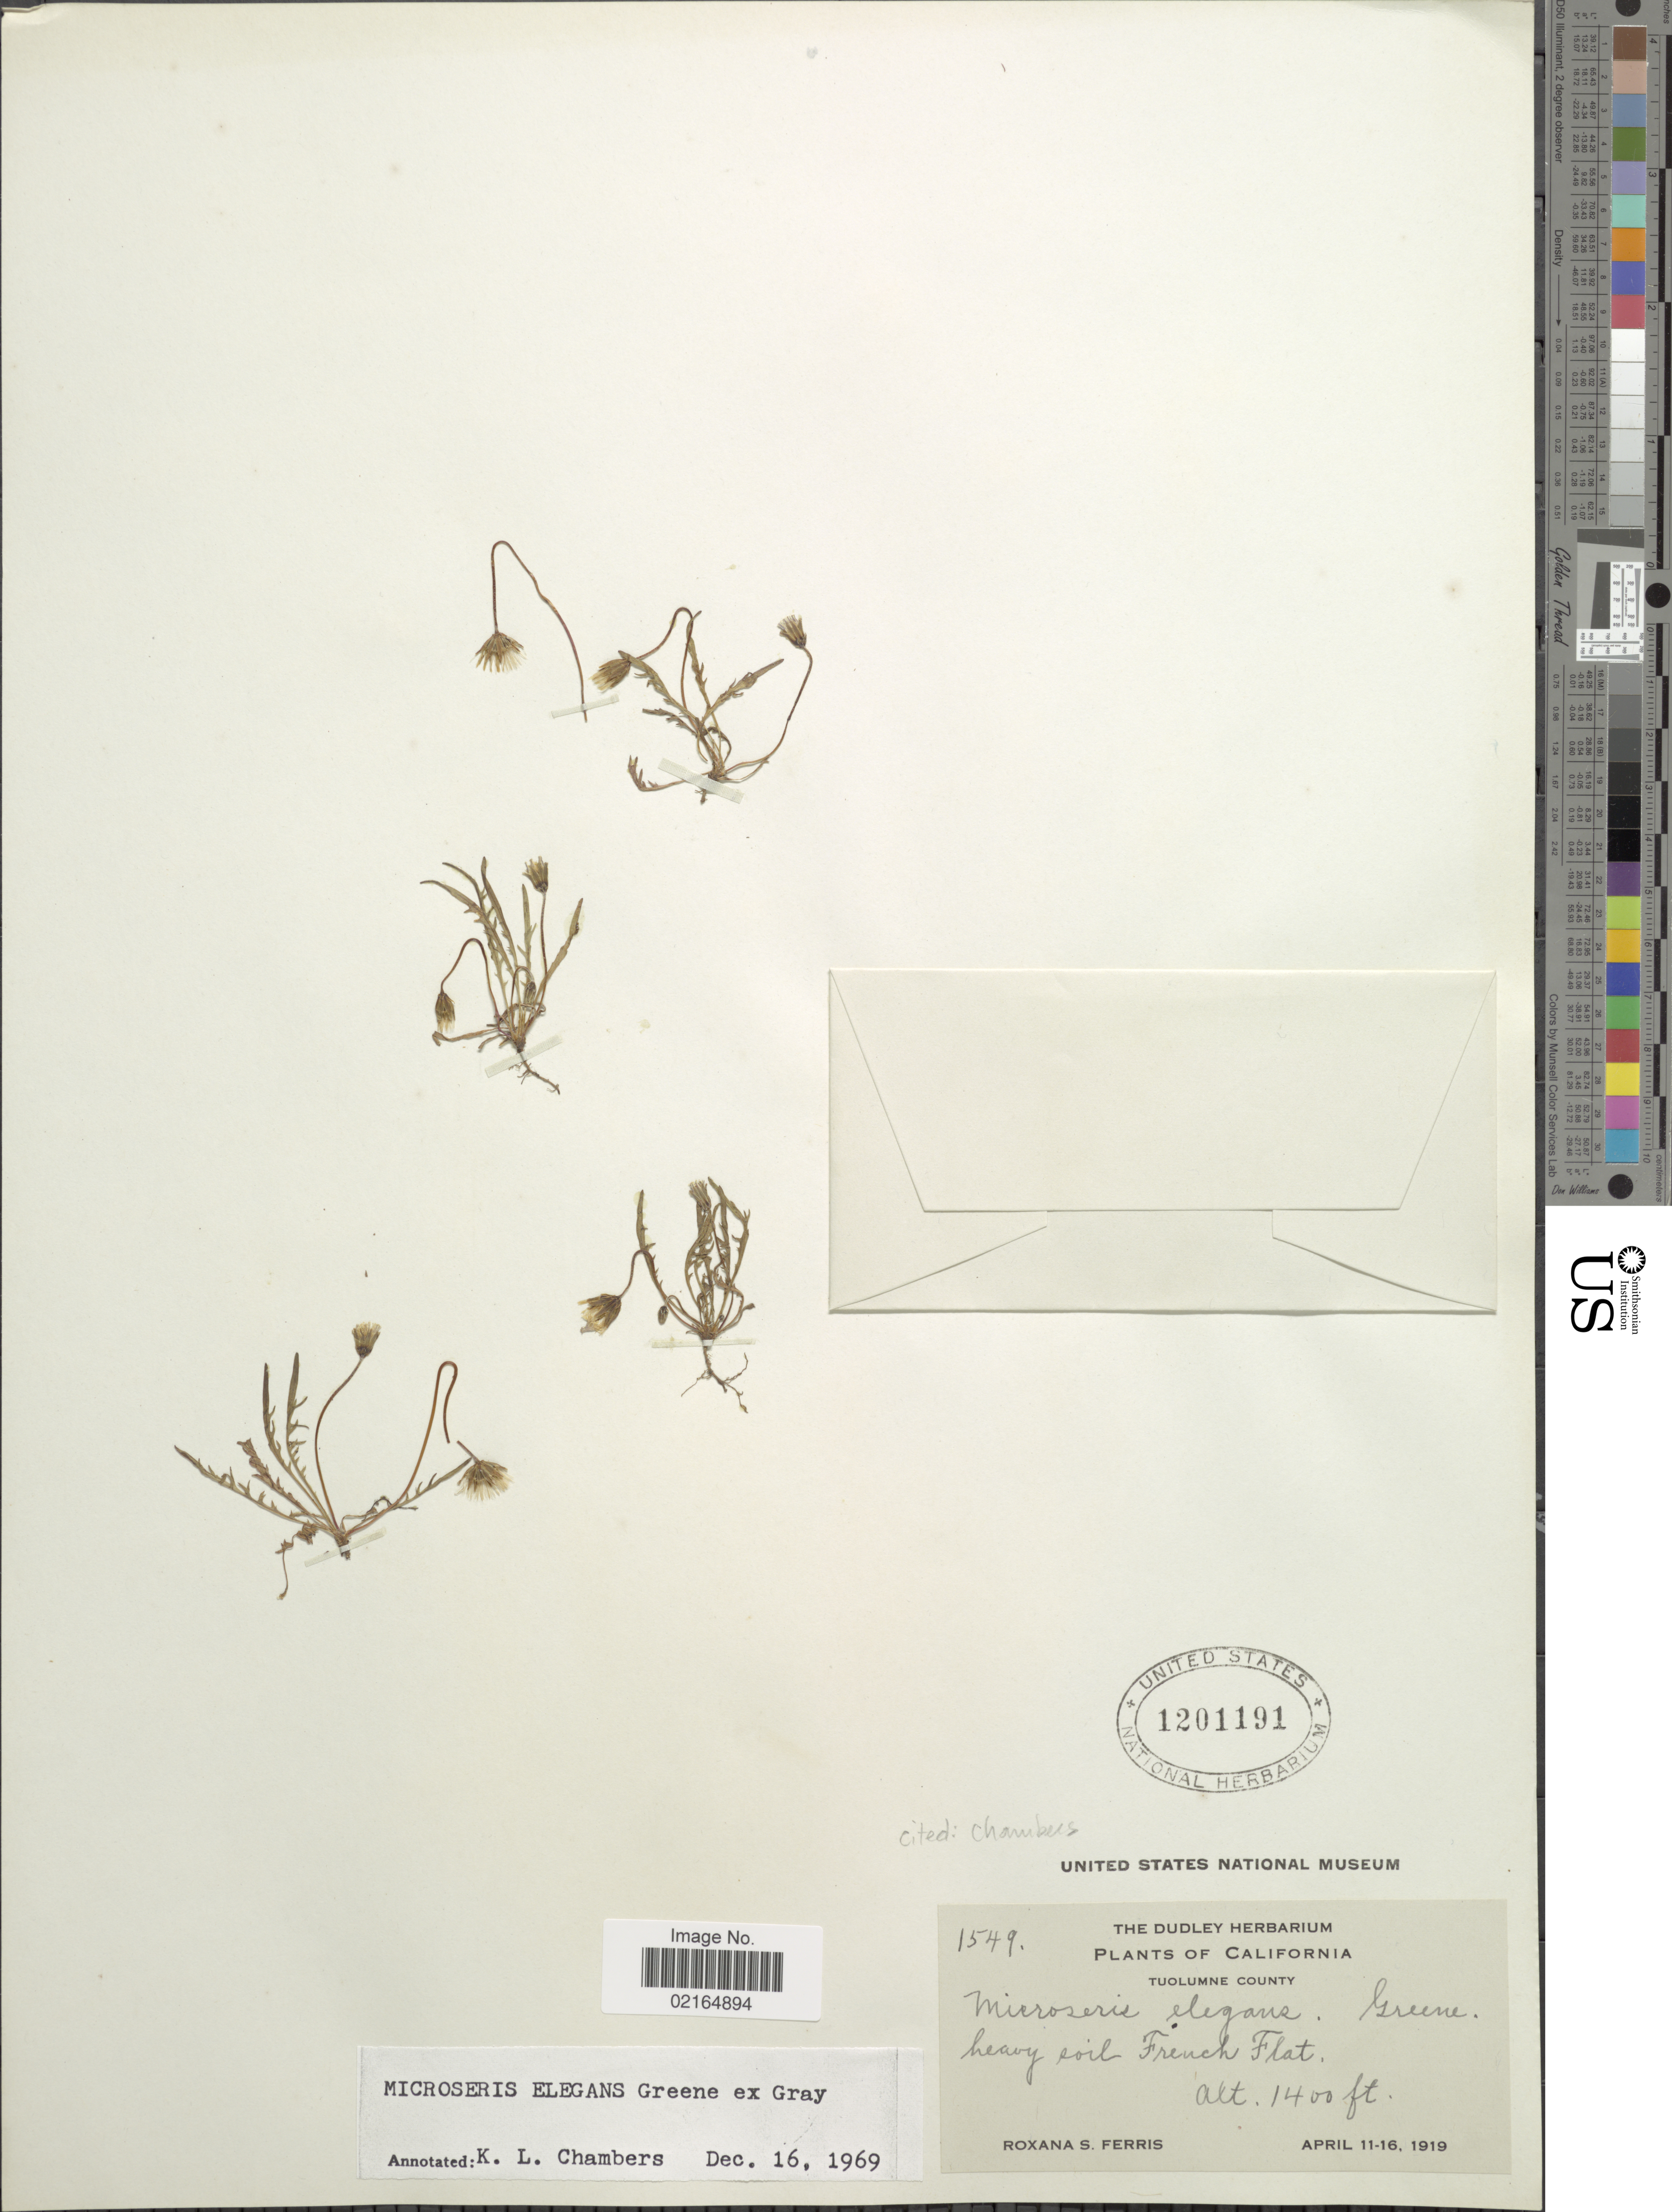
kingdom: Plantae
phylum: Tracheophyta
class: Magnoliopsida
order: Asterales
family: Asteraceae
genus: Microseris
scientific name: Microseris elegans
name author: Greene ex A. Gray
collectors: R. S. Ferris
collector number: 1549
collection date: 1919-04-11/1919-04-16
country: United States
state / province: California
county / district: Tuolumne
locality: Tuolumne County, heavy soil French Flat.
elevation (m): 427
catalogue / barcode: US 1201191